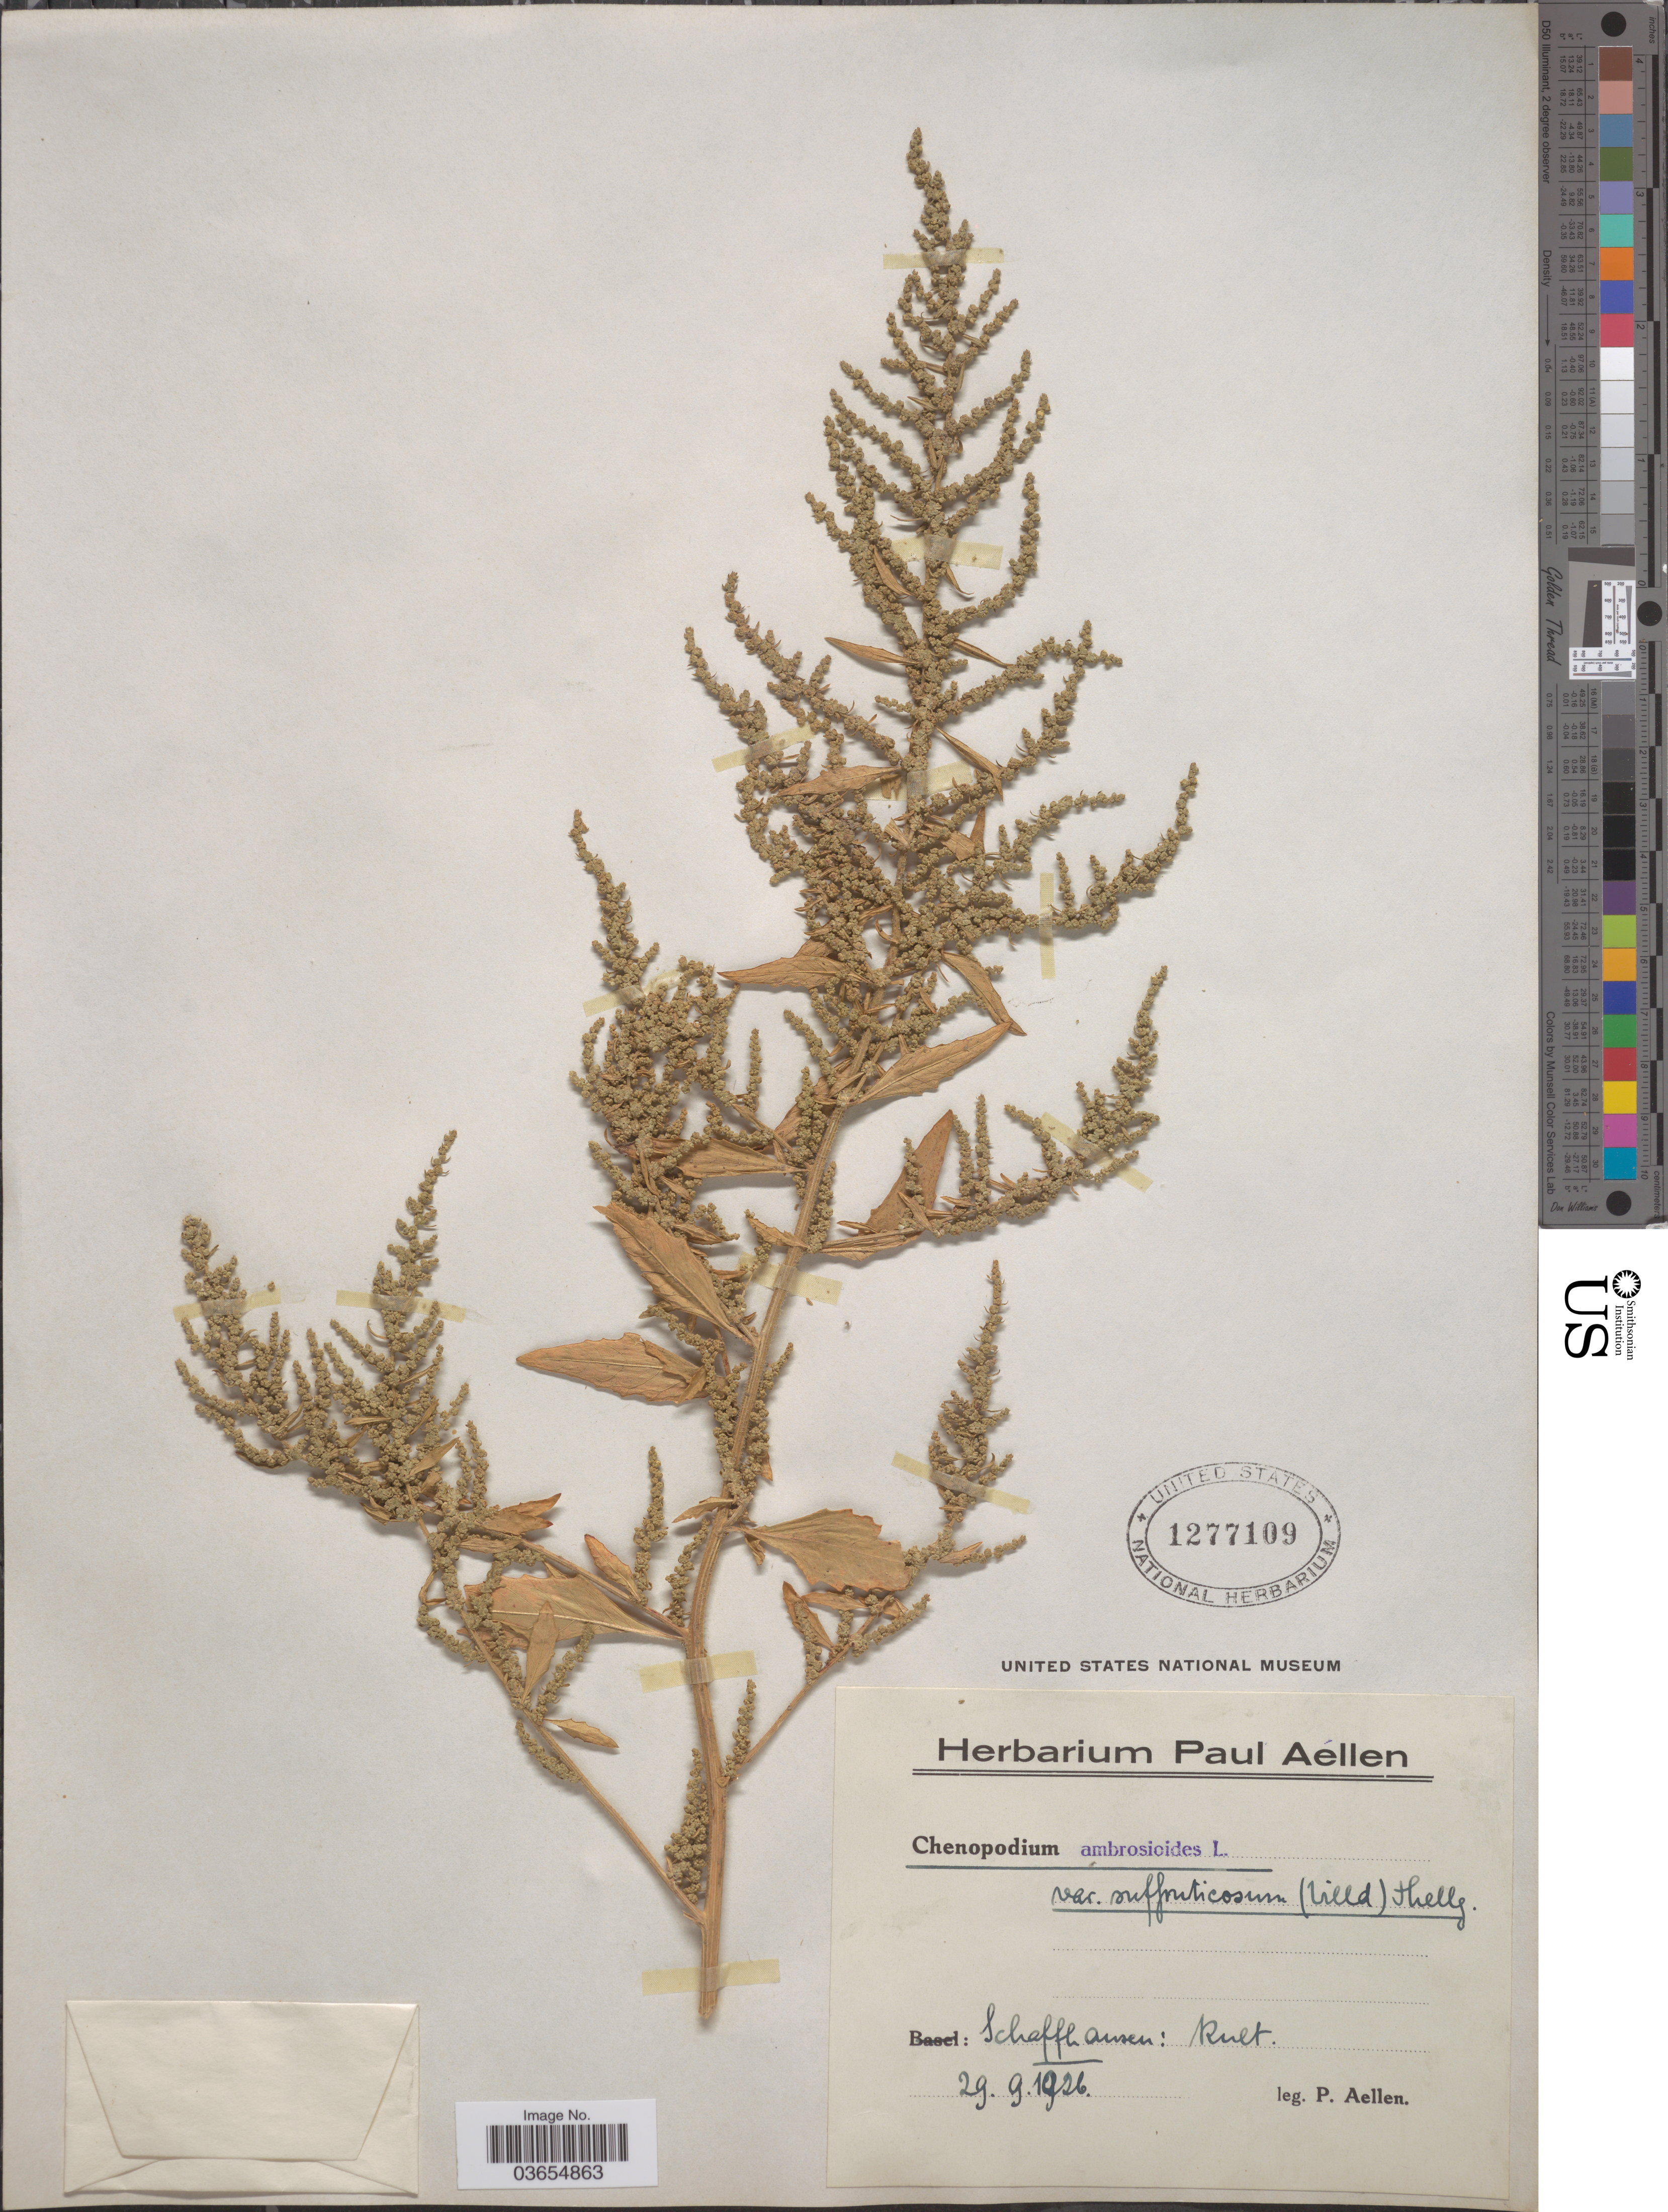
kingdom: Plantae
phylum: Tracheophyta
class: Magnoliopsida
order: Caryophyllales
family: Amaranthaceae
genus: Chenopodium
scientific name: Chenopodium ambrosioides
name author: L.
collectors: P. Aellen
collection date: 1926-09-29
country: Switzerland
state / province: Schaffhausen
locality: Kult.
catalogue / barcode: US 1277109